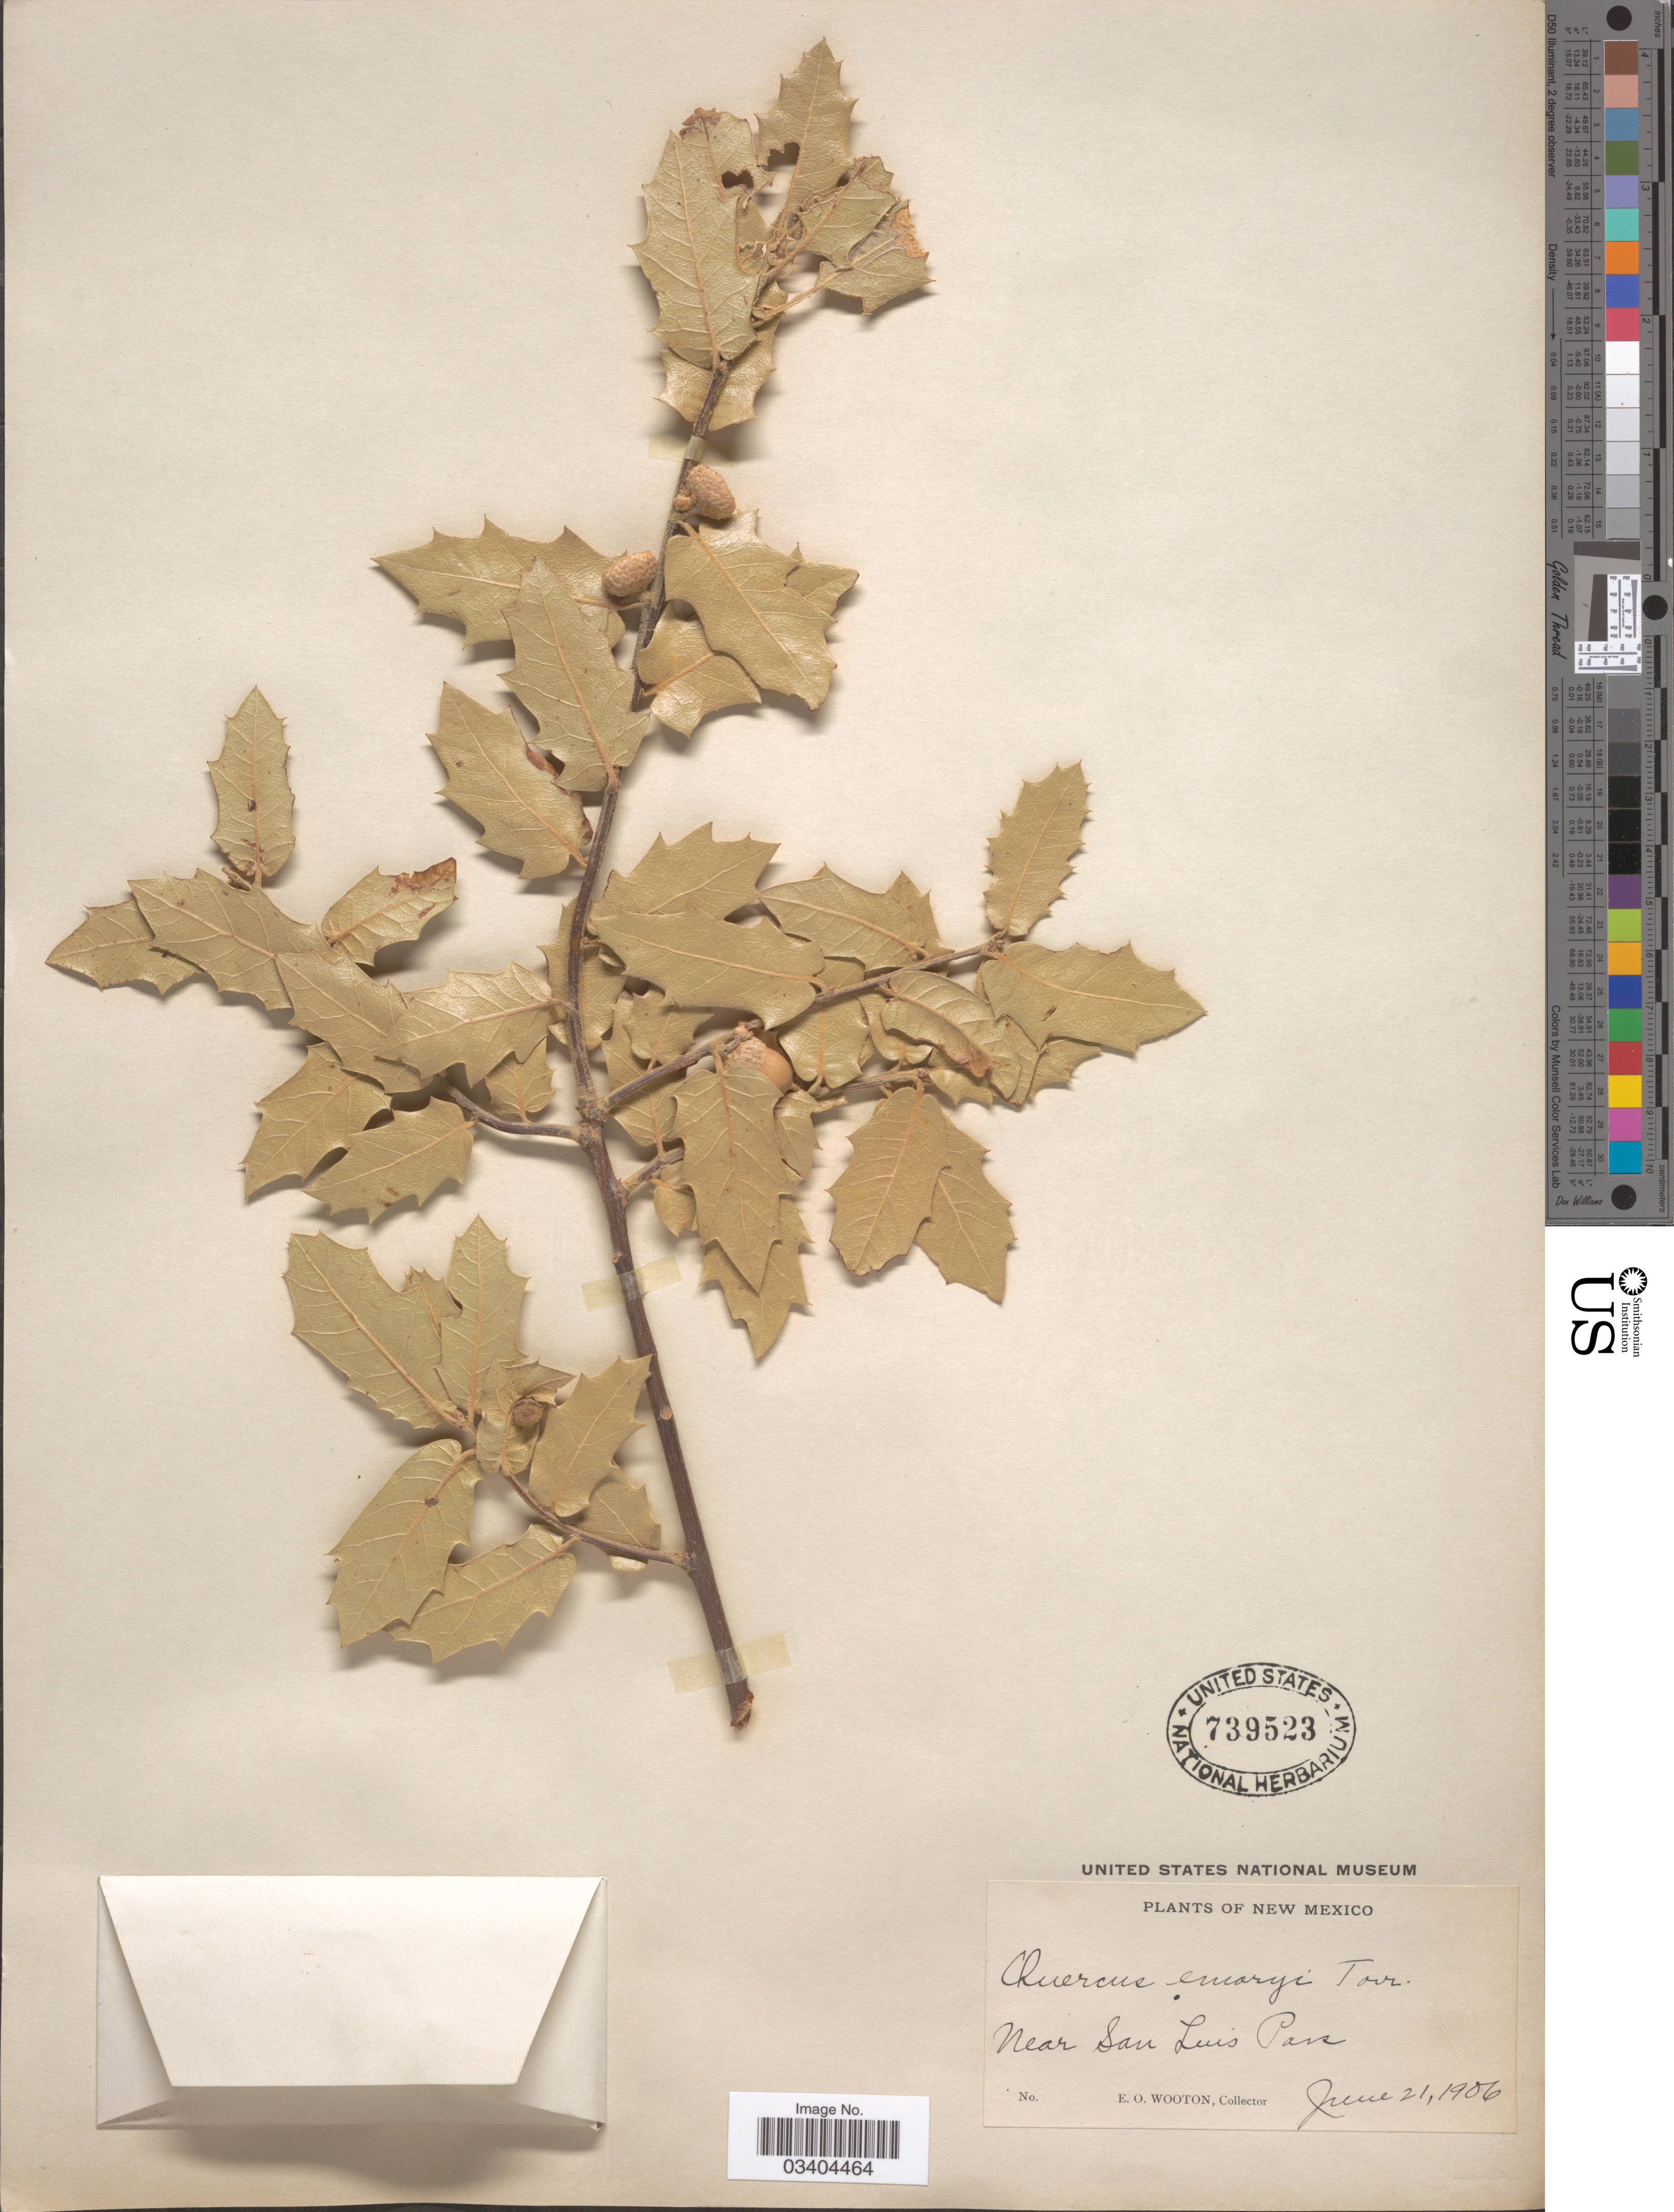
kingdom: Plantae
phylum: Tracheophyta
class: Magnoliopsida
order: Fagales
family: Fagaceae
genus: Quercus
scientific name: Quercus emoryi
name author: Torr. in Emory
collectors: E. O. Wooton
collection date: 1906-06-21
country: United States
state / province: New Mexico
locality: Near San Luis Pass.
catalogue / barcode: US 739523